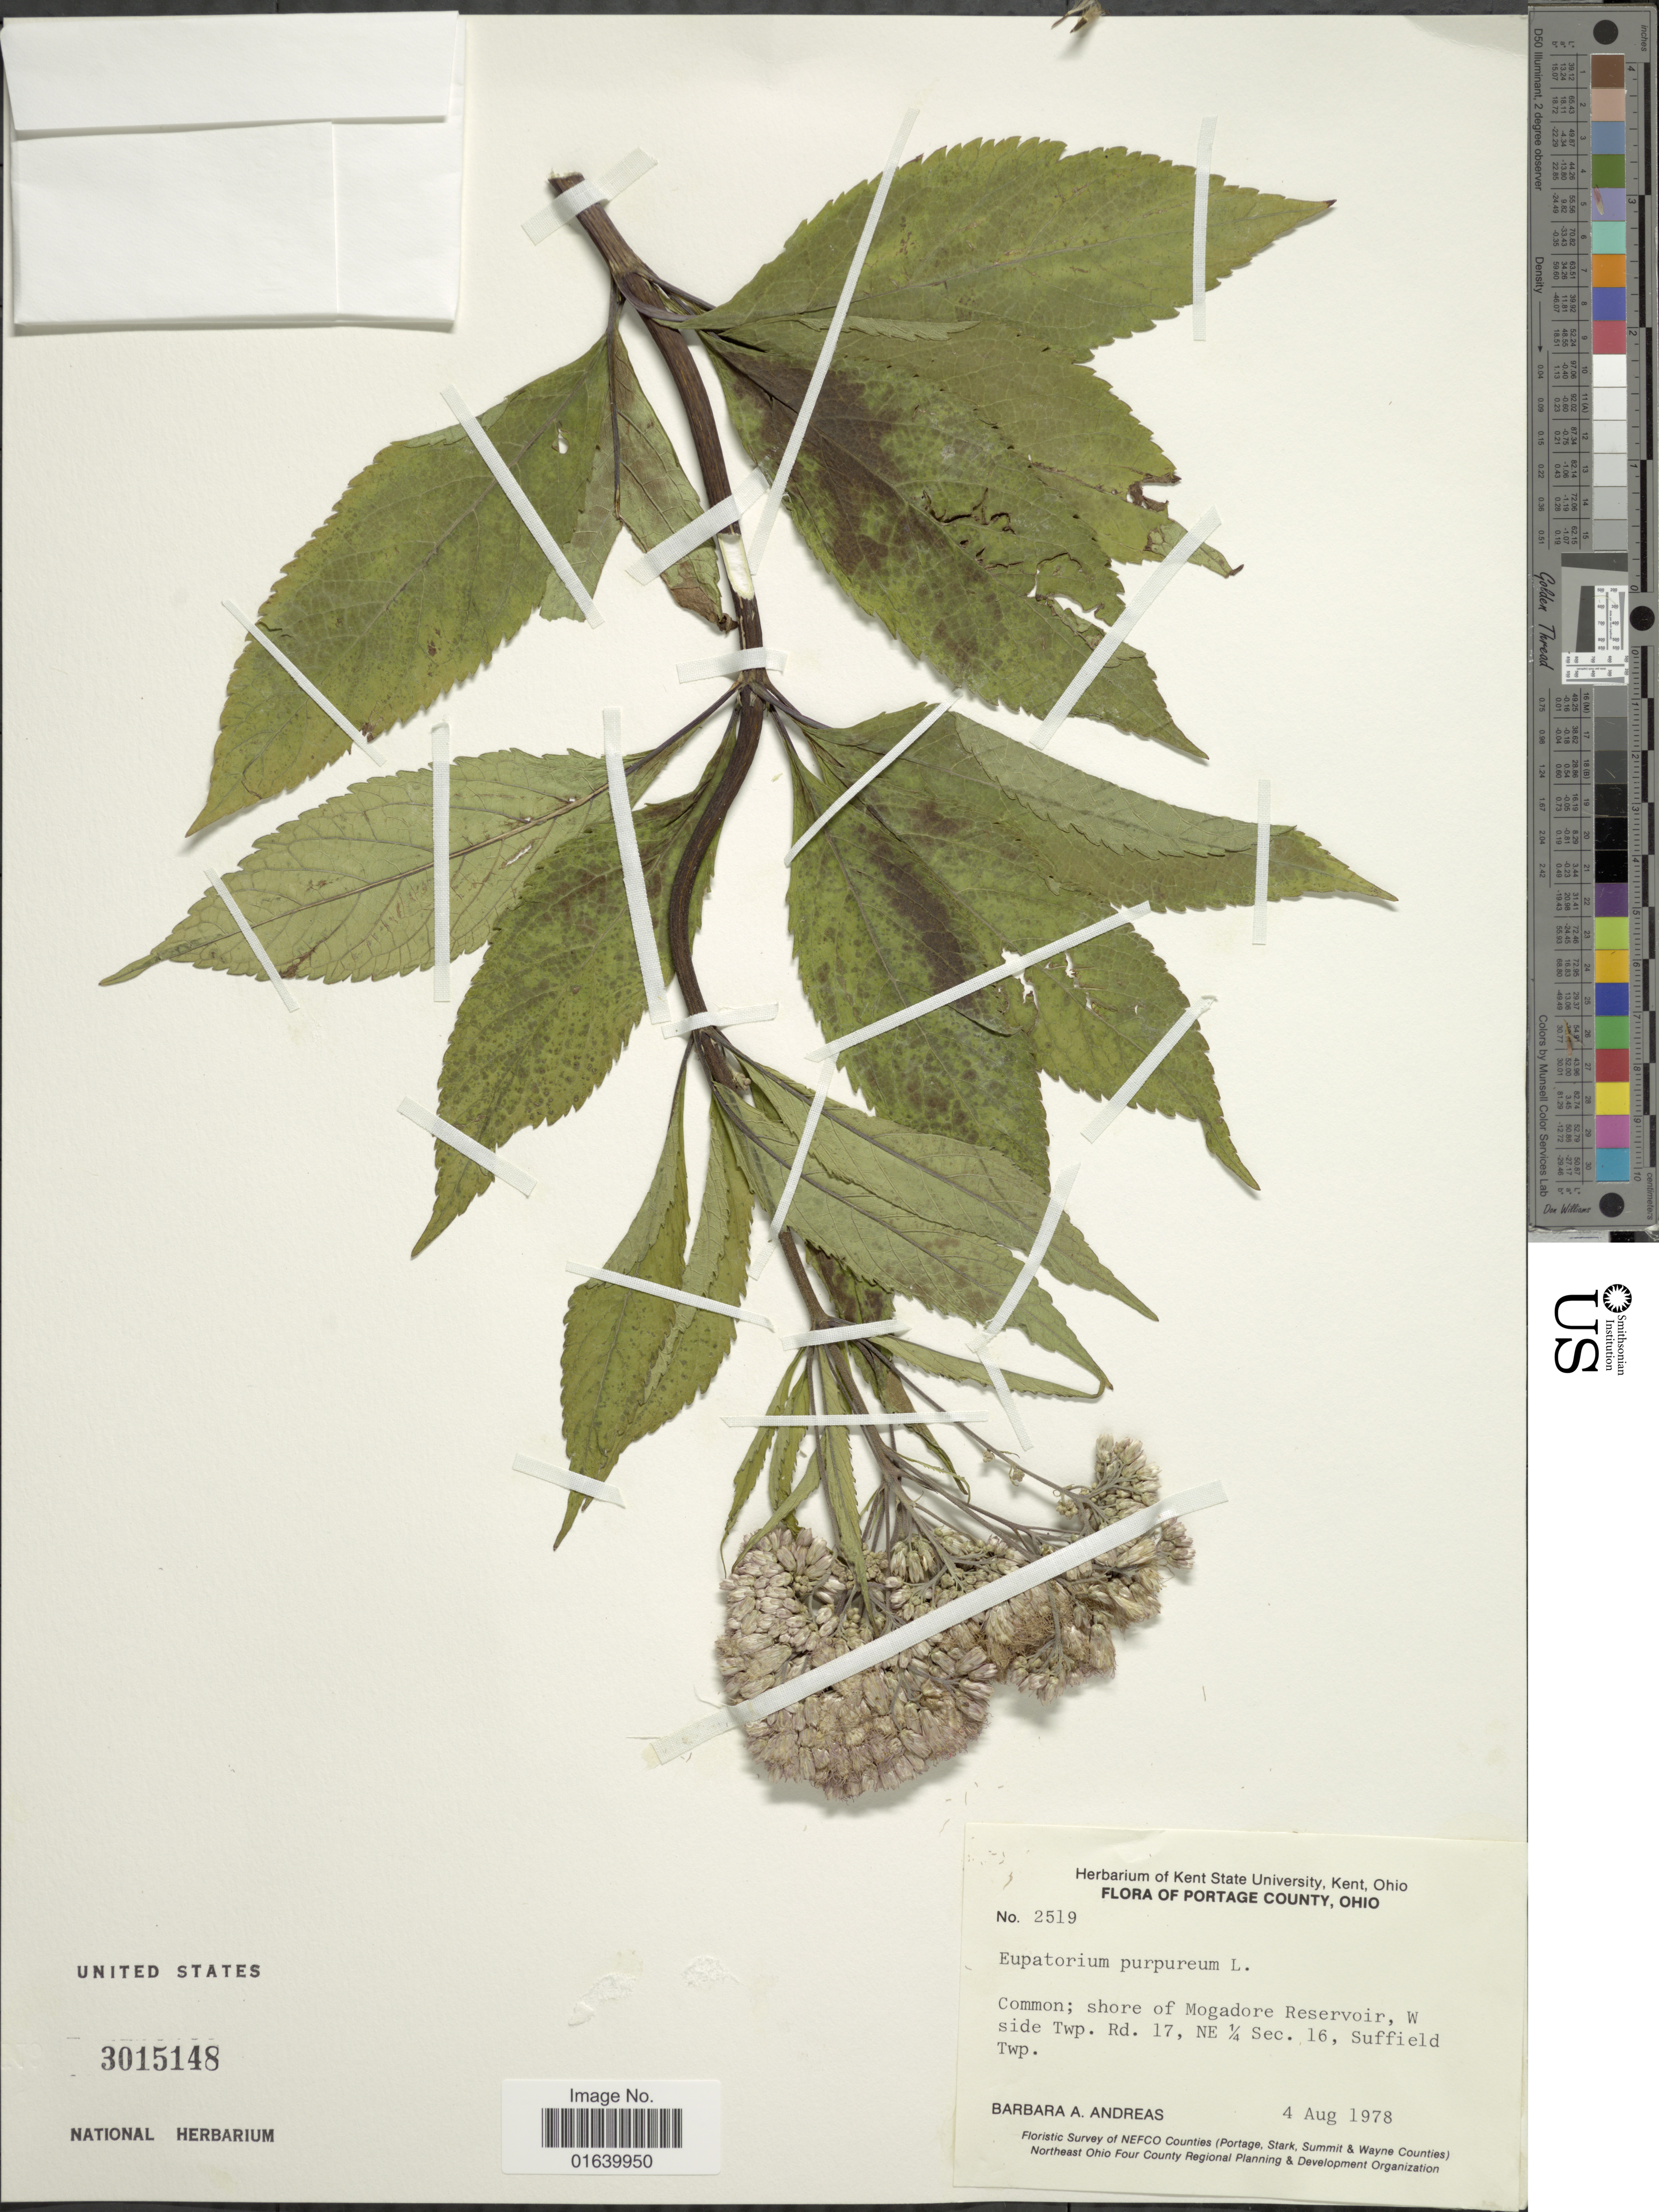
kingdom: Plantae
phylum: Tracheophyta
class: Magnoliopsida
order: Asterales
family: Asteraceae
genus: Eupatorium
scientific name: Eupatorium purpureum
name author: (L.) E.E. Lamont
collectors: B. A. Andreas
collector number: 2519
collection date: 1978-08-04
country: United States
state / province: Ohio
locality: Ohio, Portage County, shore of Mogadore Reservoir, W. side Twp. Rd. 17, NE 1/4 Sec. 16, Suffield Twp.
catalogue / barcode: US 3015148